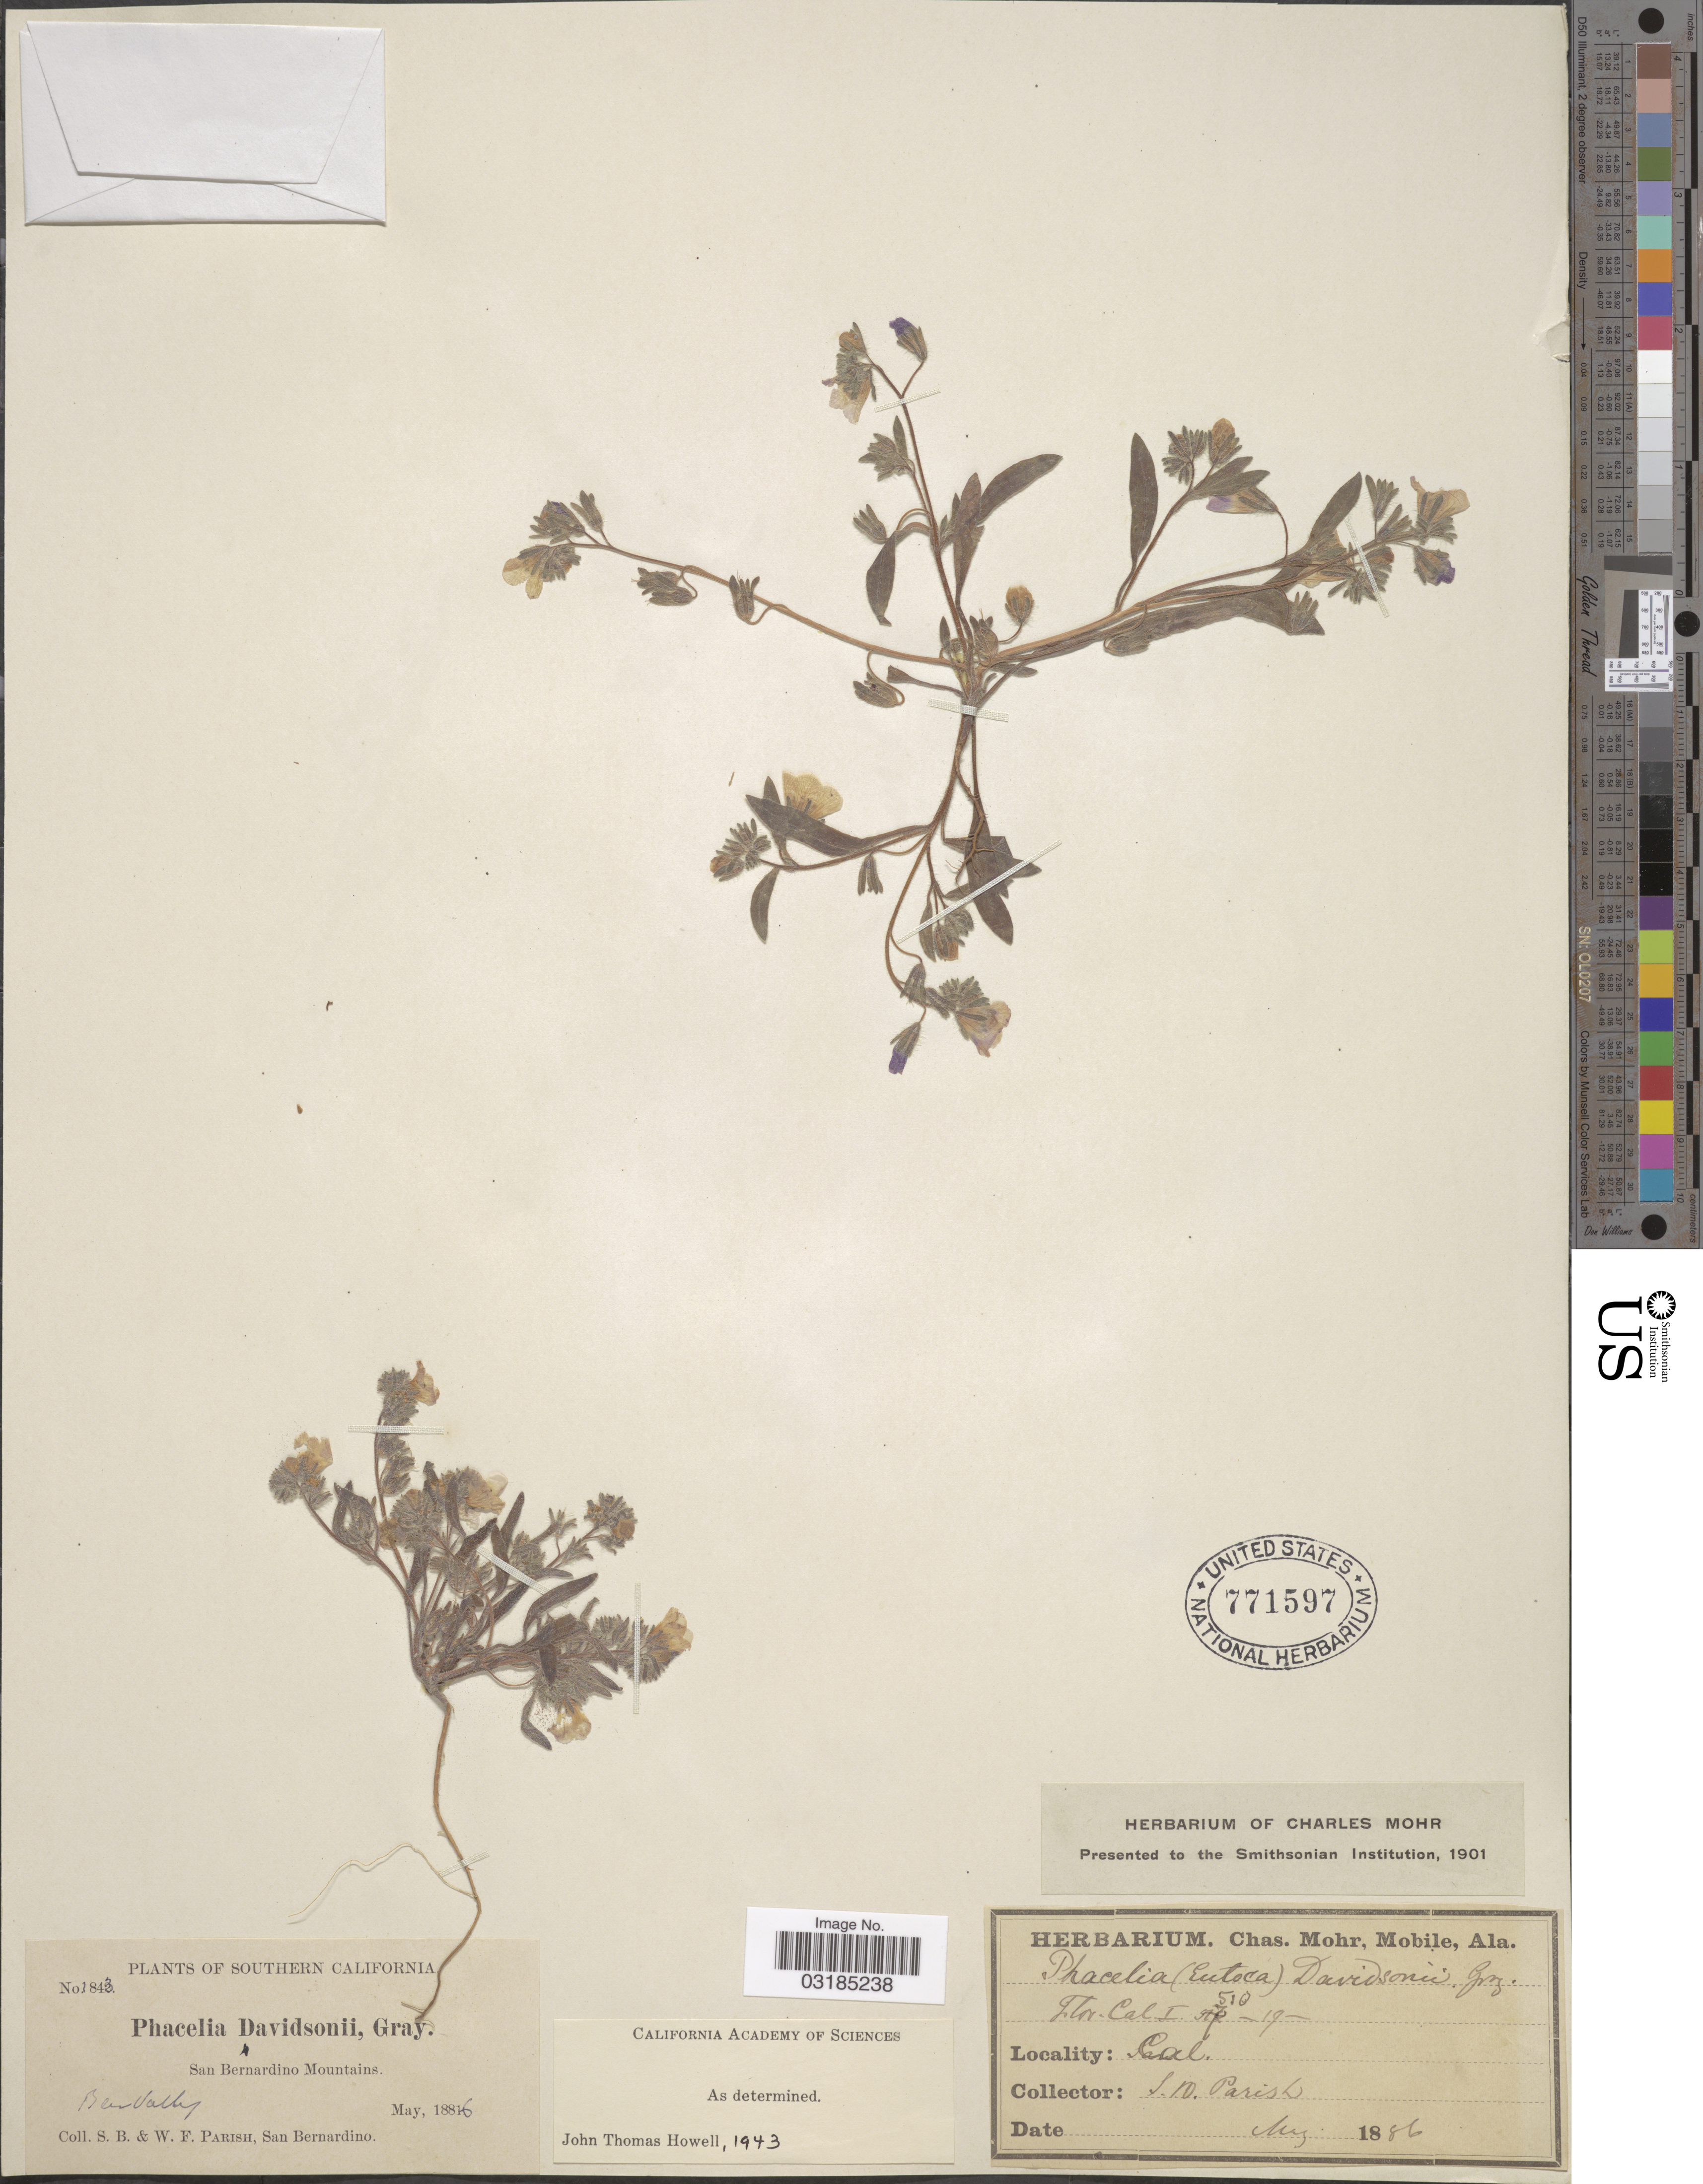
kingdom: Plantae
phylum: Tracheophyta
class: Magnoliopsida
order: Boraginales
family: Hydrophyllaceae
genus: Phacelia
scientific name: Phacelia davidsonii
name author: A. Gray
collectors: S. B. Parish & W. F. Parish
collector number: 1843*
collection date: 1886-05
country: United States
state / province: California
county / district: San Bernardino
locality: Southern California. San Bernardino Mountains. Bear Valley.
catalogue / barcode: US 771597